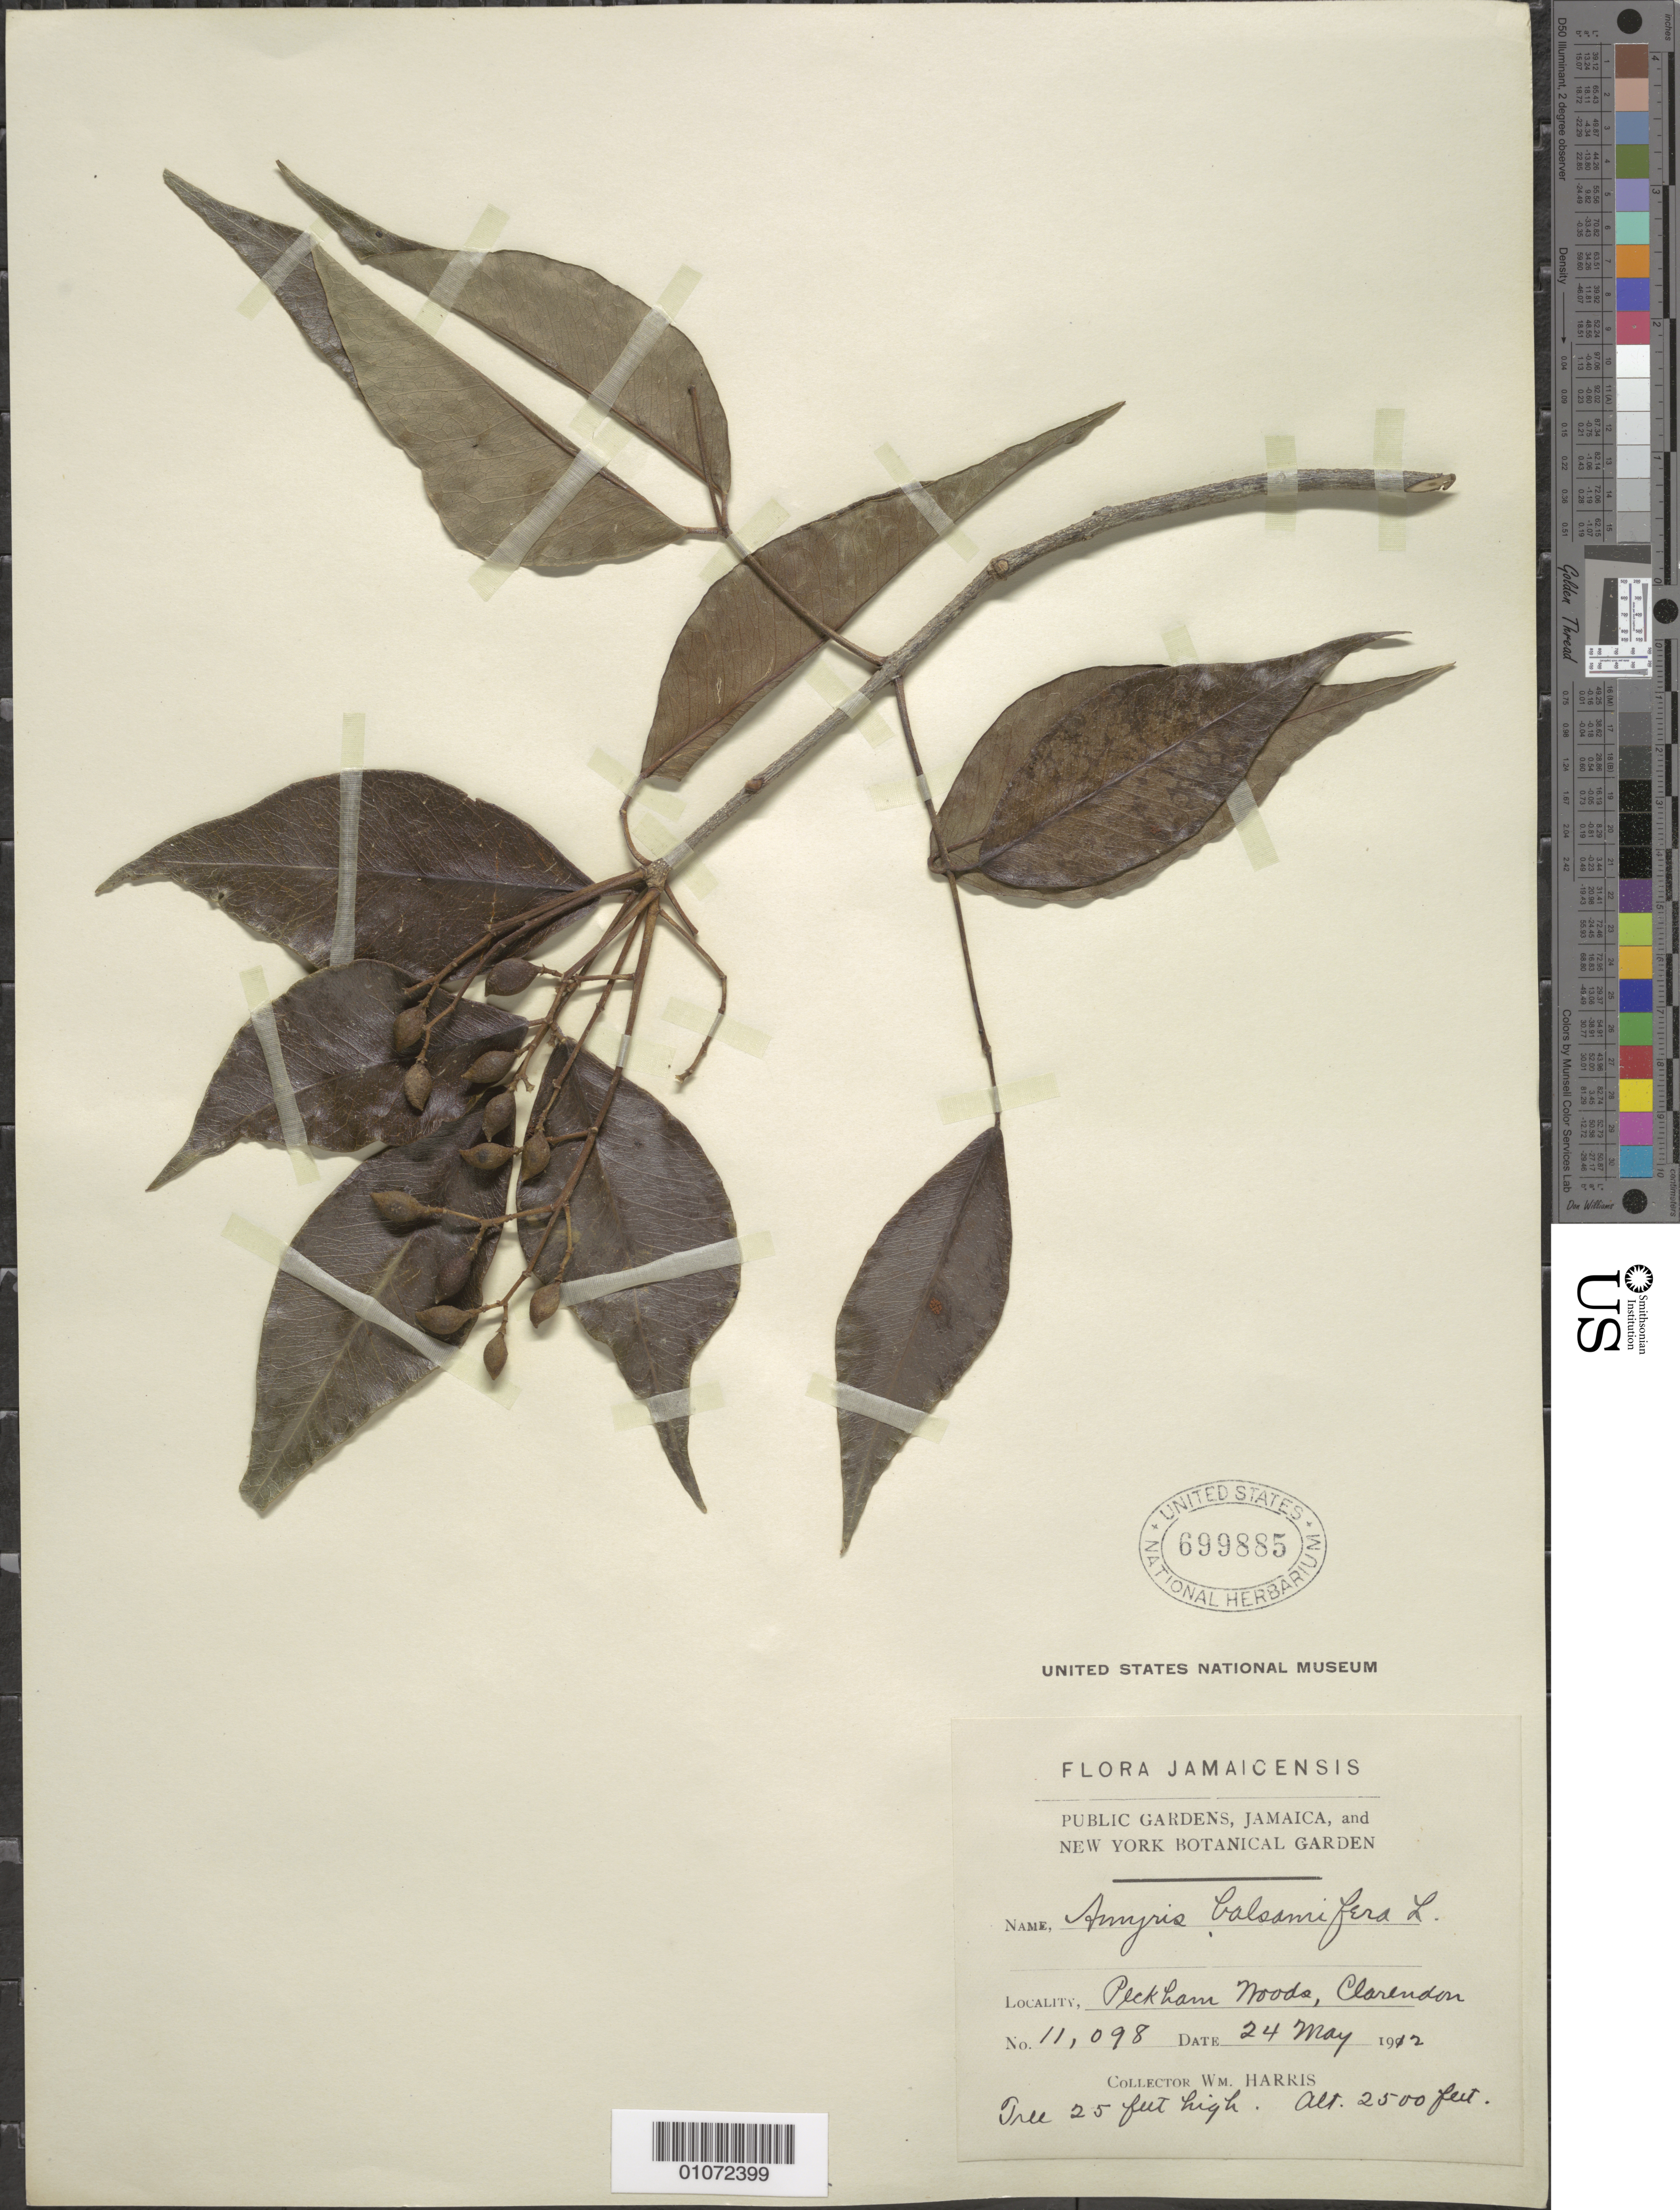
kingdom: Plantae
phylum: Tracheophyta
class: Magnoliopsida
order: Sapindales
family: Rutaceae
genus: Amyris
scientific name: Amyris balsamifera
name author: L.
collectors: W. Harris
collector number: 11098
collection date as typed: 24 May 1912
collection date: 1912-05-24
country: Jamaica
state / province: Clarendon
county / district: Peckham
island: Jamaica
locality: Peckham Noode, Clarendon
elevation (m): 762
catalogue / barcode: US 699885